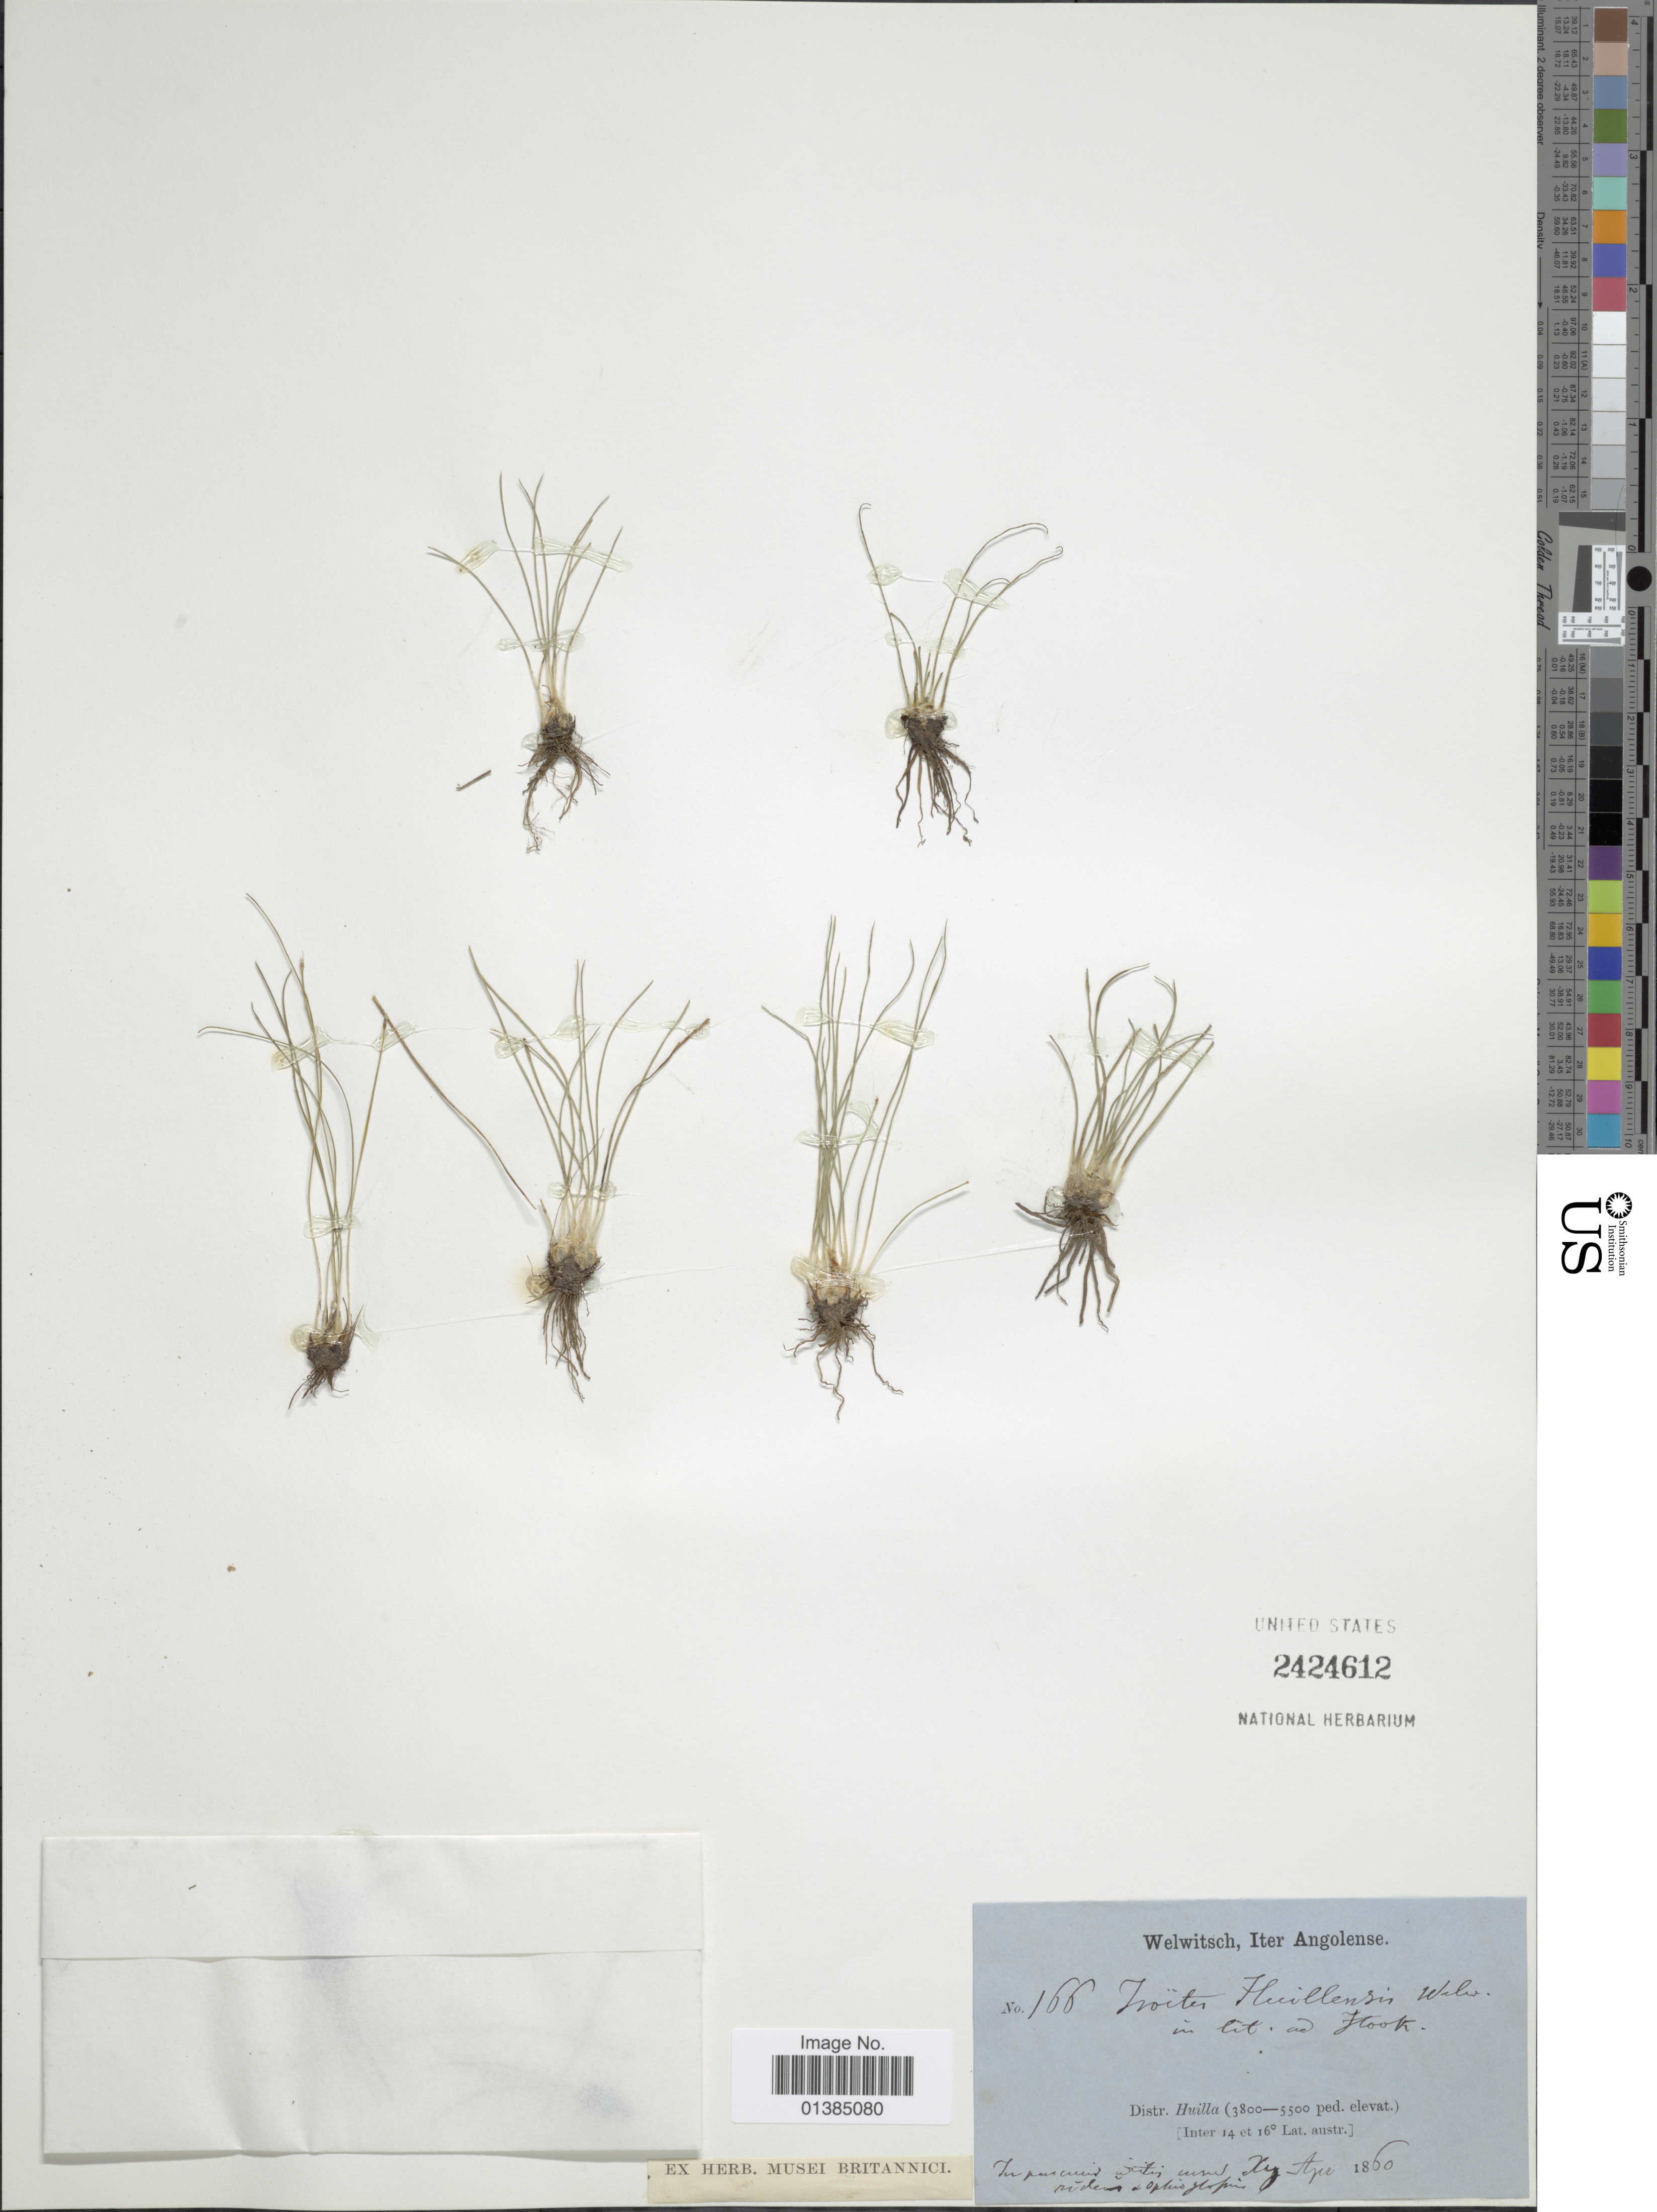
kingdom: Plantae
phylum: Tracheophyta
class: Lycopodiopsida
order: Isoetales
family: Isoetaceae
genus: Isoetes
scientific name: Isoetes histrix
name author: Bory & Durieu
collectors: -. Welwitsch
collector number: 166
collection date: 1860-04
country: Angola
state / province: Huila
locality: Distr. Huilla.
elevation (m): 1158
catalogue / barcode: US 2424612